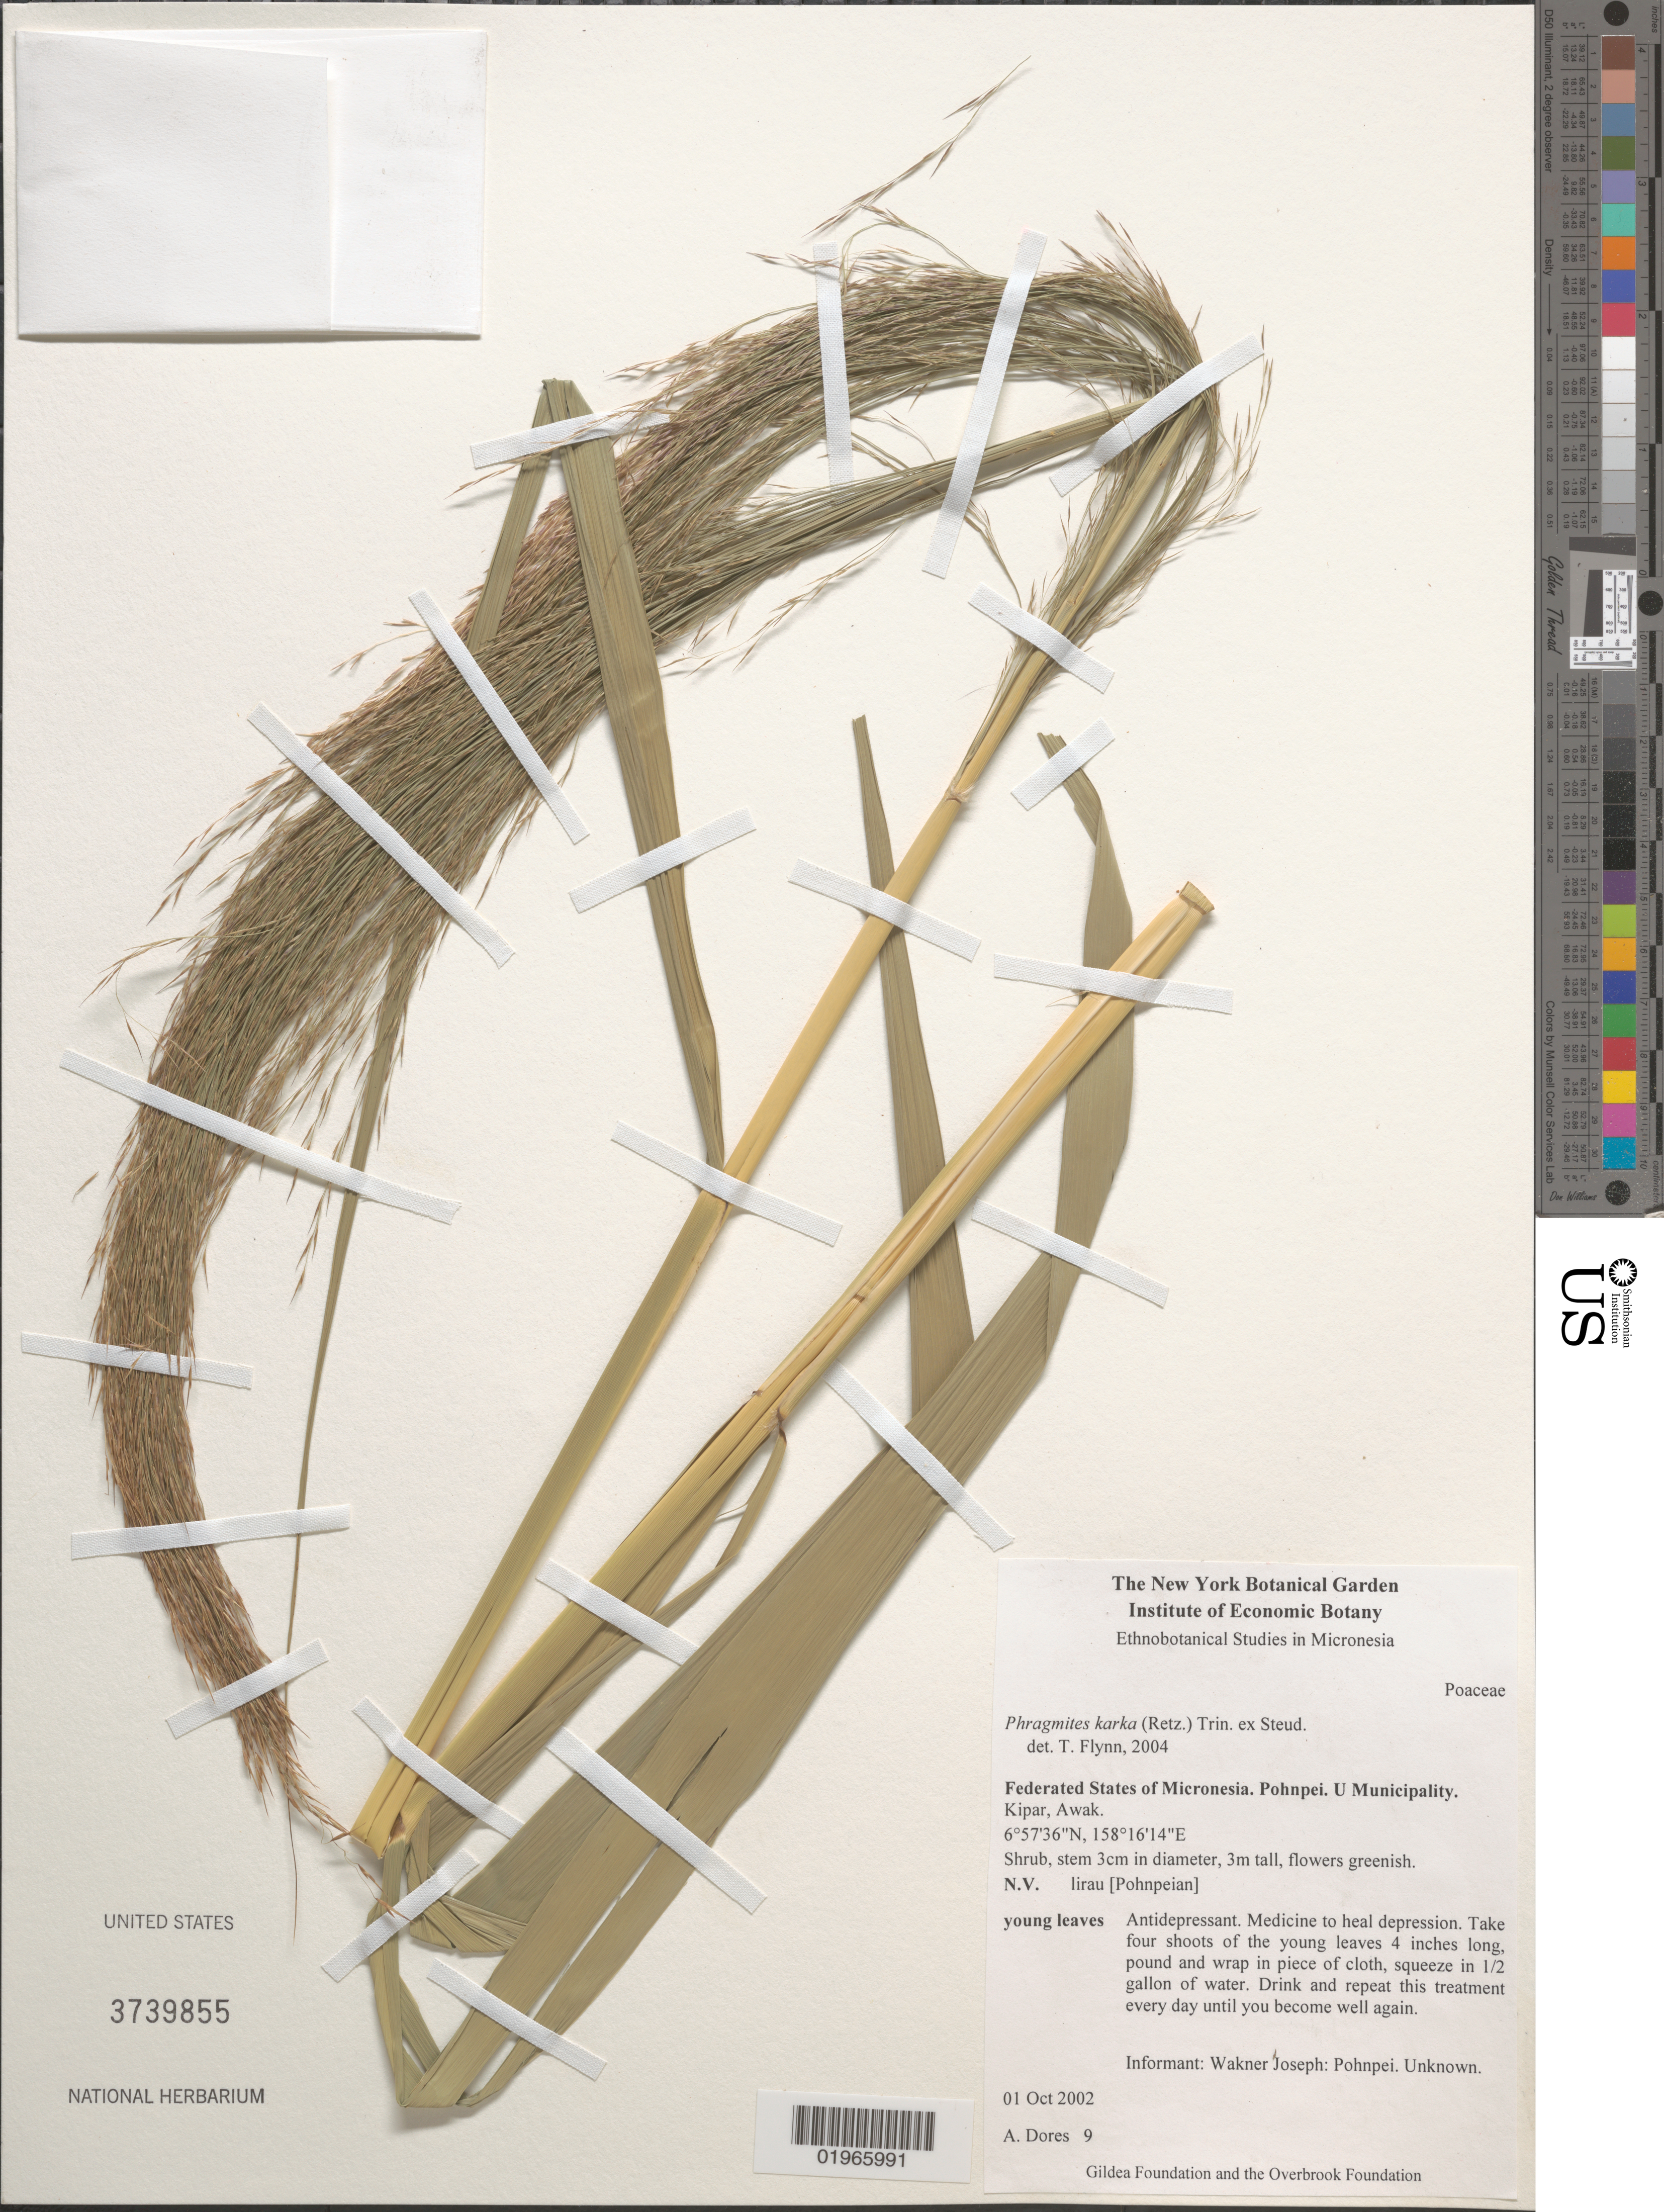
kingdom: Plantae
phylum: Tracheophyta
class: Liliopsida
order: Poales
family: Poaceae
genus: Phragmites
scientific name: Phragmites karka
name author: (Retz.) Trin. ex Steud.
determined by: Flynn, T. W.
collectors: A. Dores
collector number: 9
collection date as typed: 01 Oct 2002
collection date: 2002-10-01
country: Micronesia, Federated States of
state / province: Pohnpei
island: Pohnpei [Ponape]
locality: U Municipality. Kipar, Awak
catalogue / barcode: US 3739855